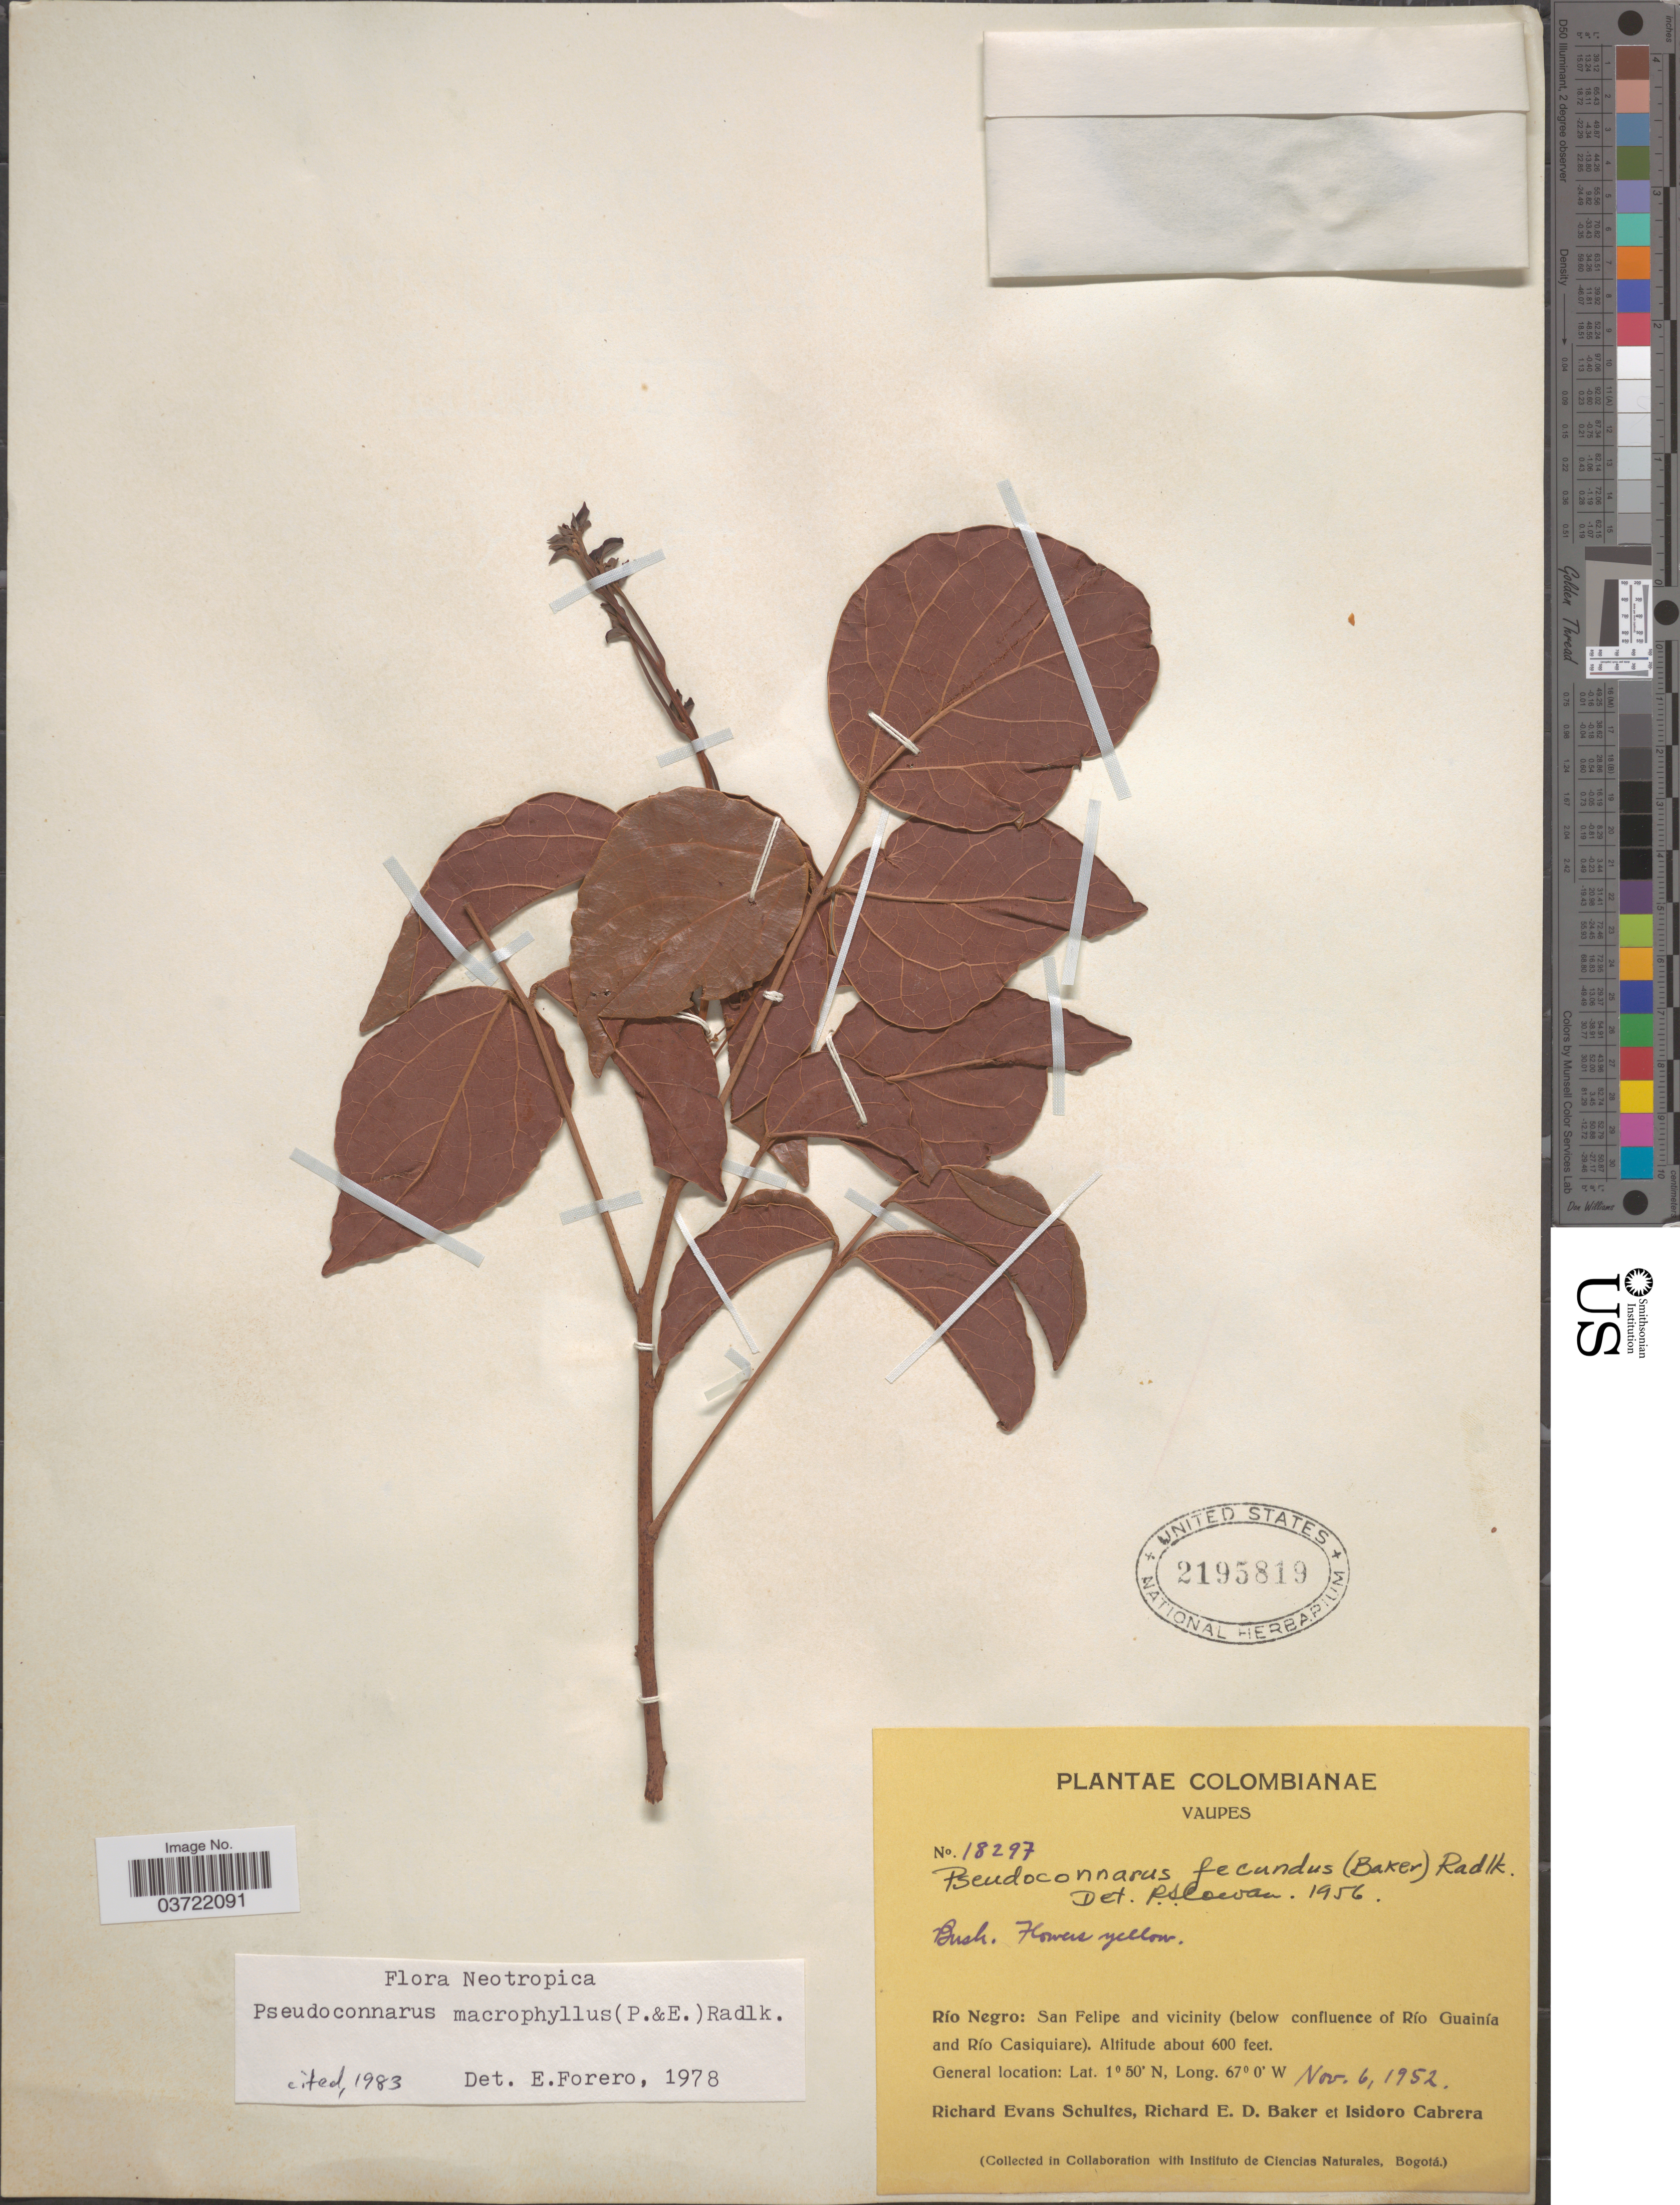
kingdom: Plantae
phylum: Tracheophyta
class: Magnoliopsida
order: Oxalidales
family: Connaraceae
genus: Pseudoconnarus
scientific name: Pseudoconnarus macrophyllus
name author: (Poepp.) Radlk.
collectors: R. E. Schultes, R. E. D. Baker & I. Cabrera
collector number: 18297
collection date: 1952-11-06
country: Colombia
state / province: Vaupés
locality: Río Negro: San Felipe and vicinity (below confluence of Río Guainía and Río casiquiare).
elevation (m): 183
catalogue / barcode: US 2195819